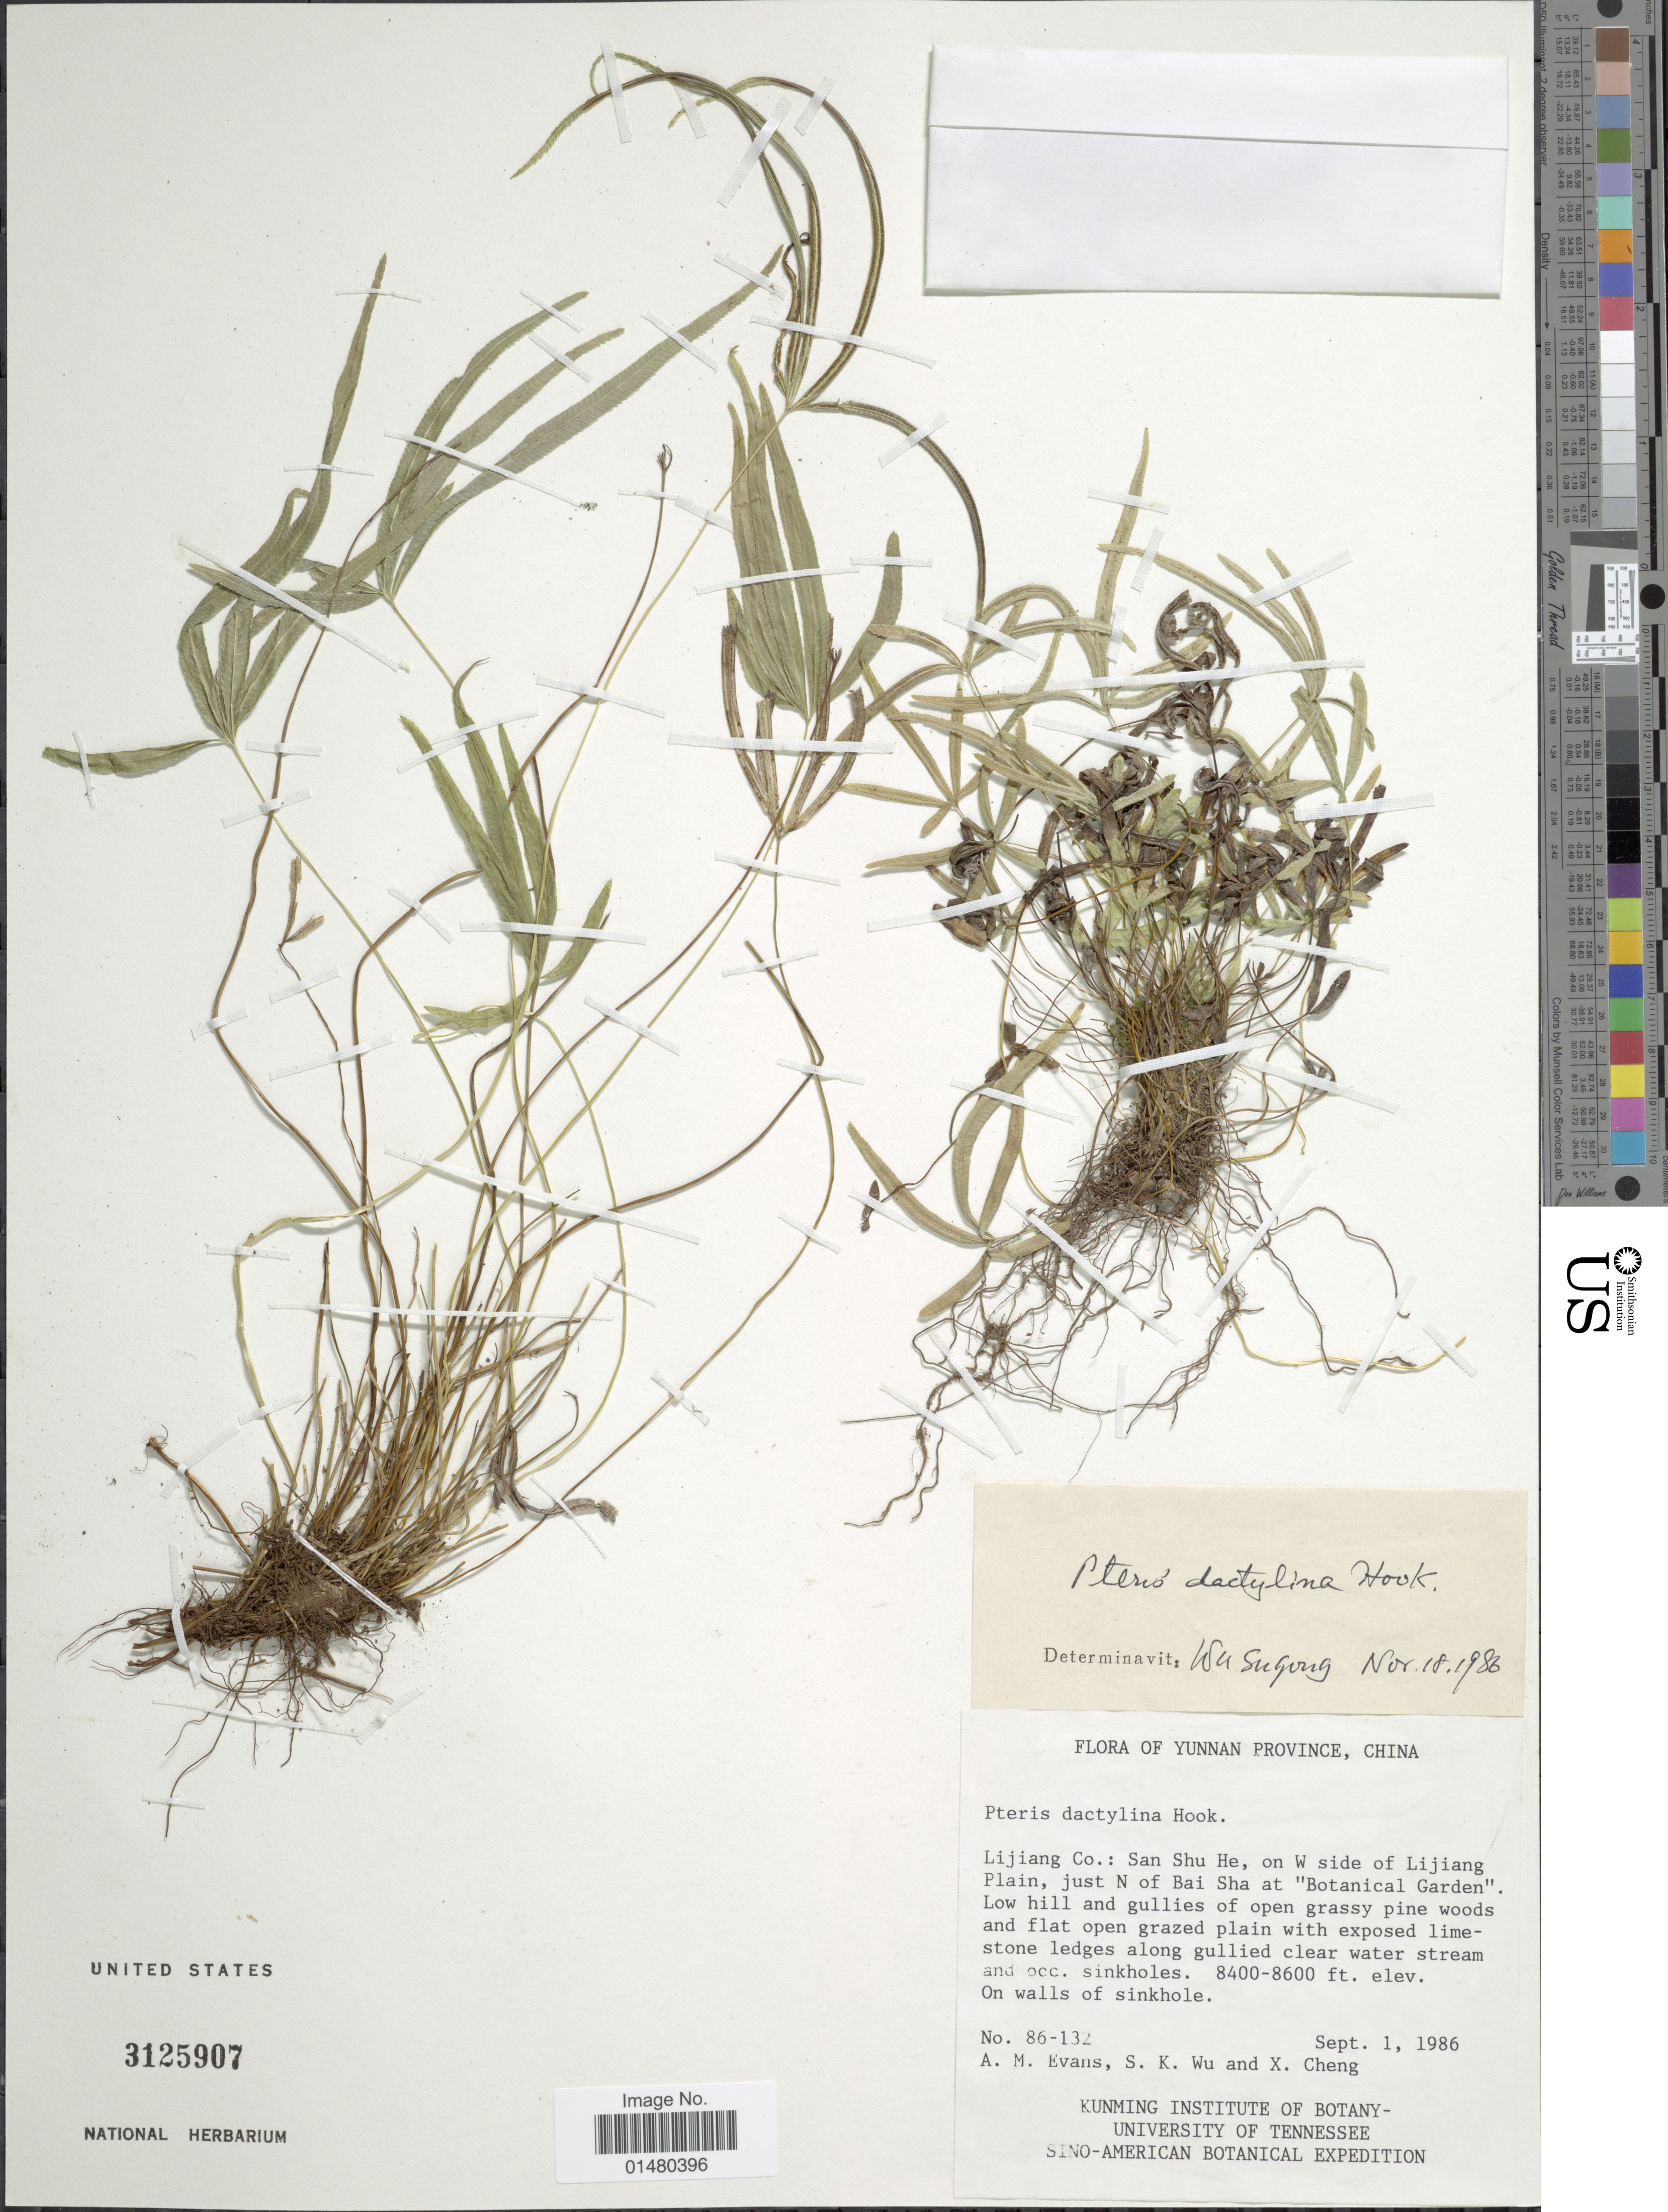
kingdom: Plantae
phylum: Tracheophyta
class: Polypodiopsida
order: Polypodiales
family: Pteridaceae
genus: Pteris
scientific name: Pteris dactylina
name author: Hook.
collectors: A. M. Evans, S. K. Wu & X. Cheng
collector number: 86-132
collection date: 1986-09-01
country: China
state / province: Yunnan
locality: Lijiang Co: San Shu He, on W side of Lijiang Plain, just N of Bai Sha at 'Botanical Garden;;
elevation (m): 2560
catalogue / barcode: US 3125907